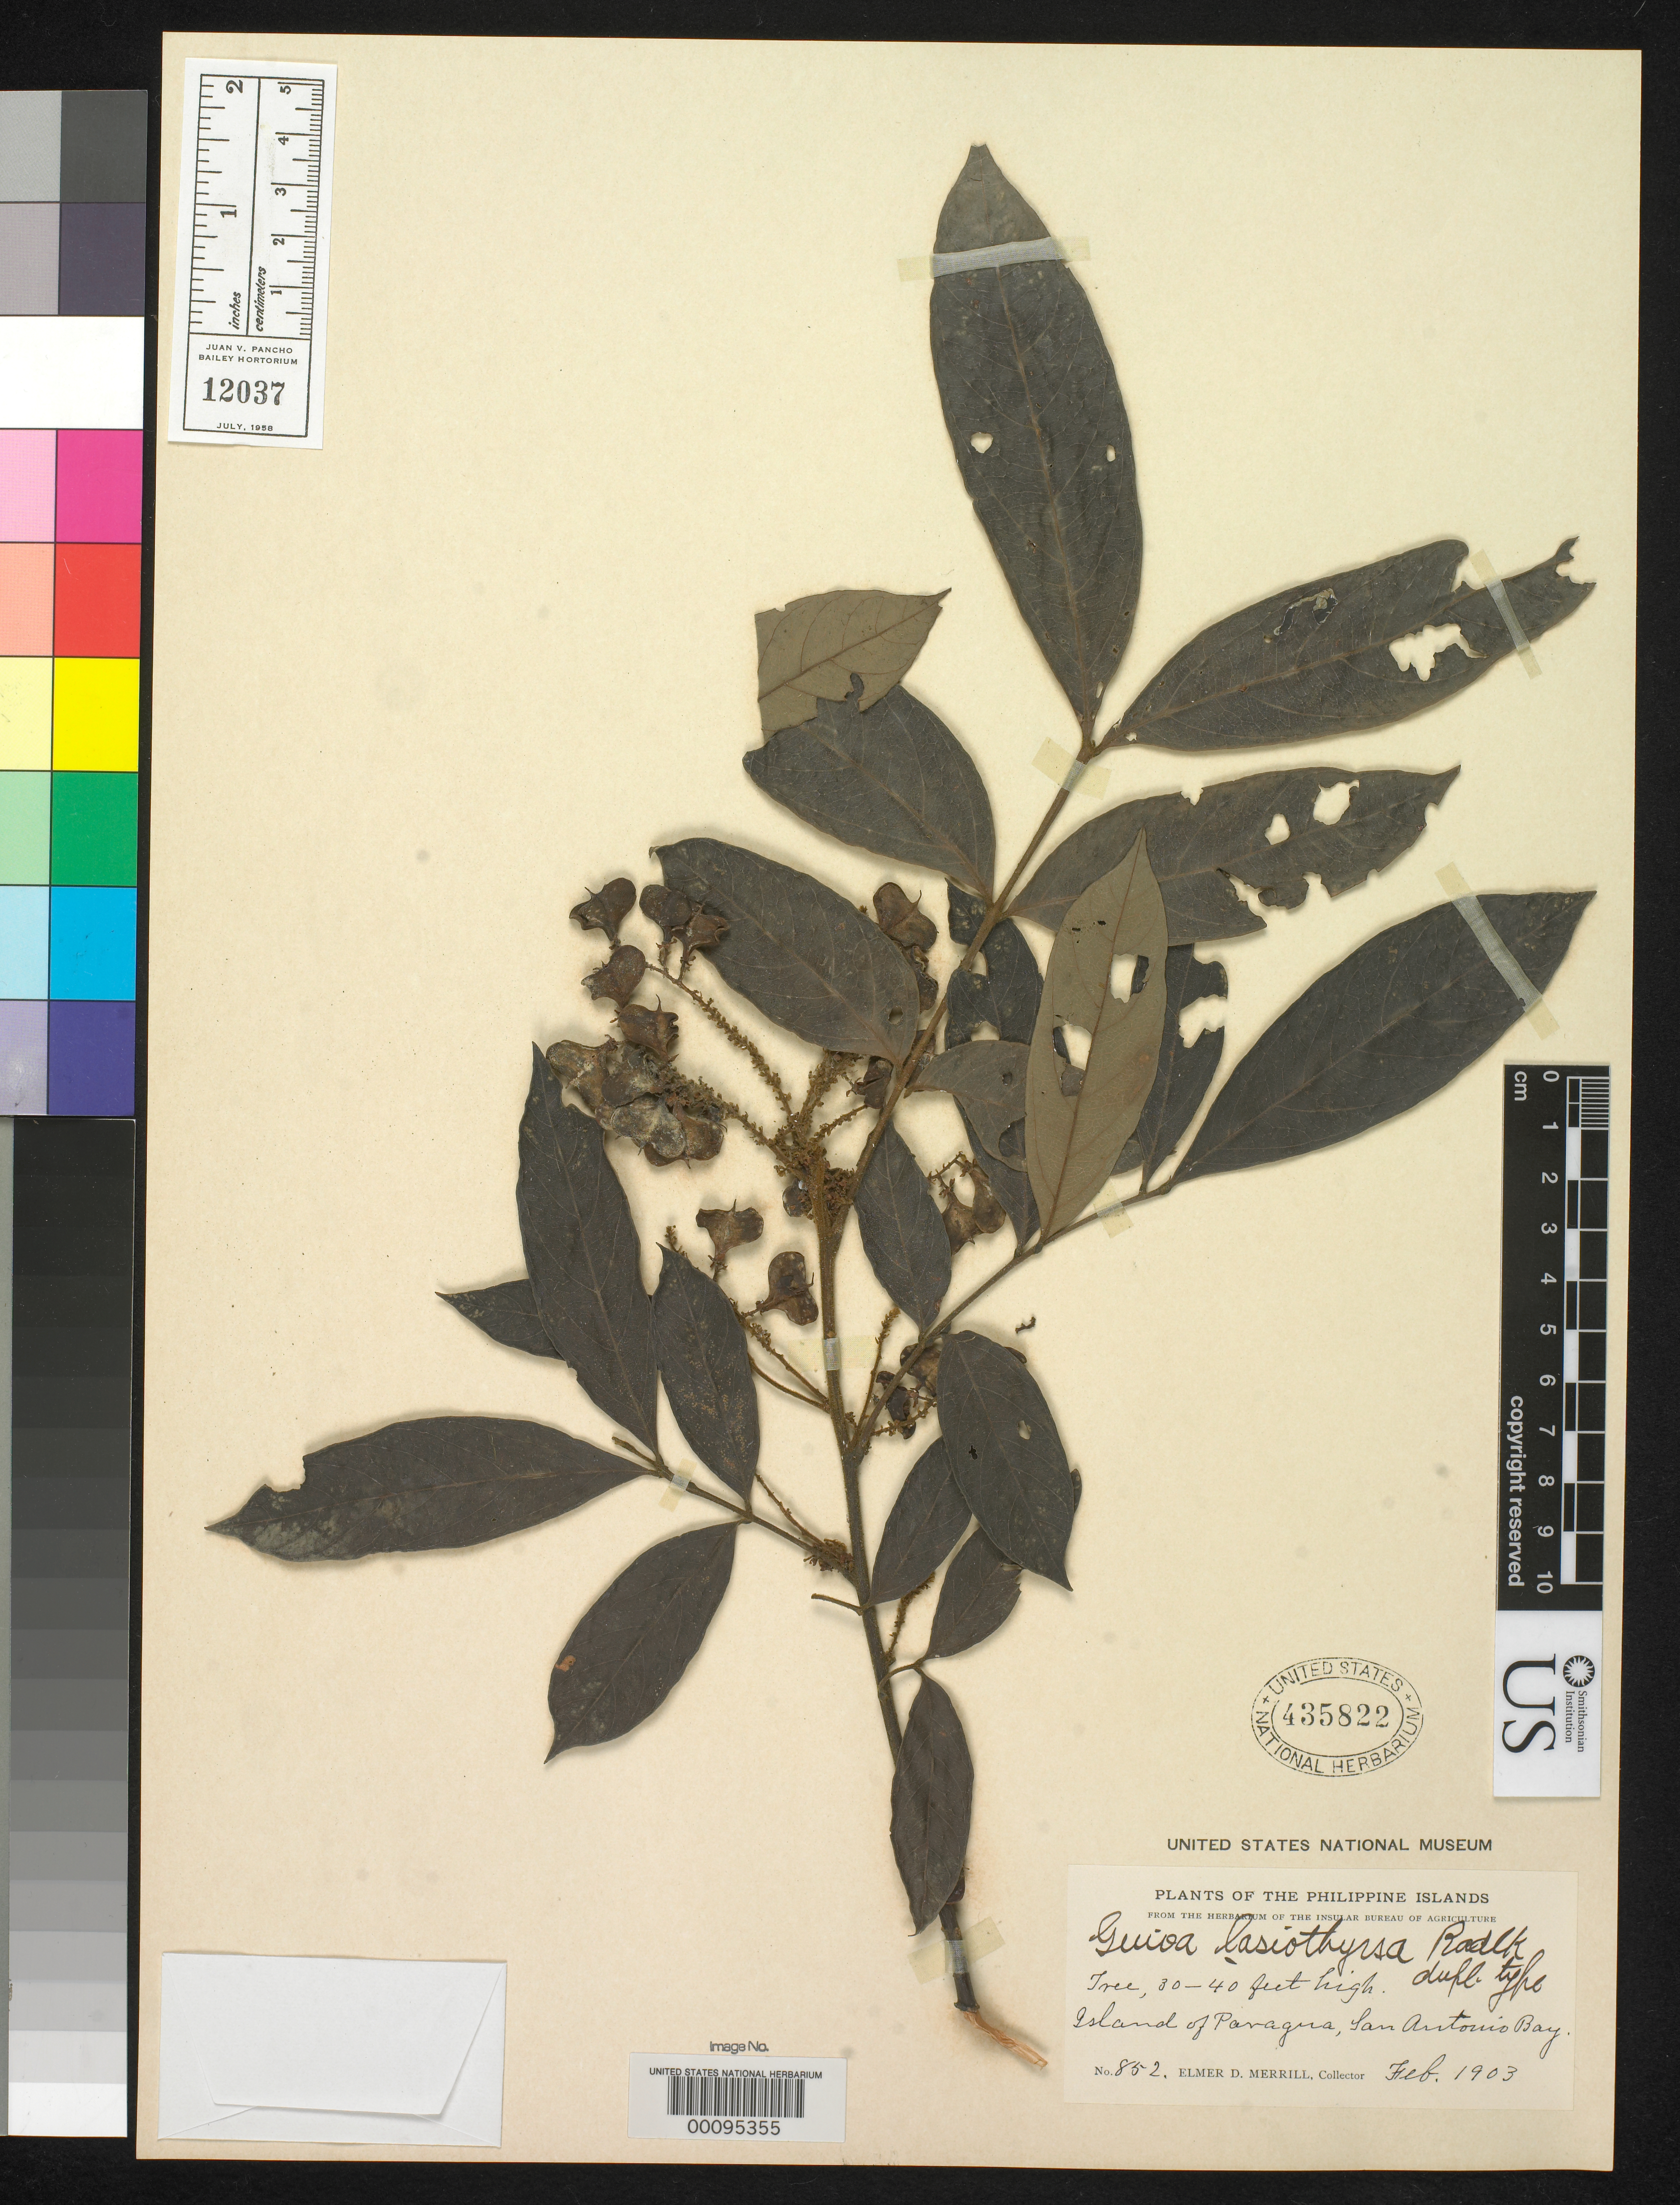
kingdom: Plantae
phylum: Tracheophyta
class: Magnoliopsida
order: Sapindales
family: Sapindaceae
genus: Guioa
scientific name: Guioa lasiothyrsa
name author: Radlk. in Perkins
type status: Isotype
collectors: E. D. Merrill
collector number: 852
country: Philippines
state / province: Mimaropa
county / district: Palawan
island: Paragua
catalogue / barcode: US 435822